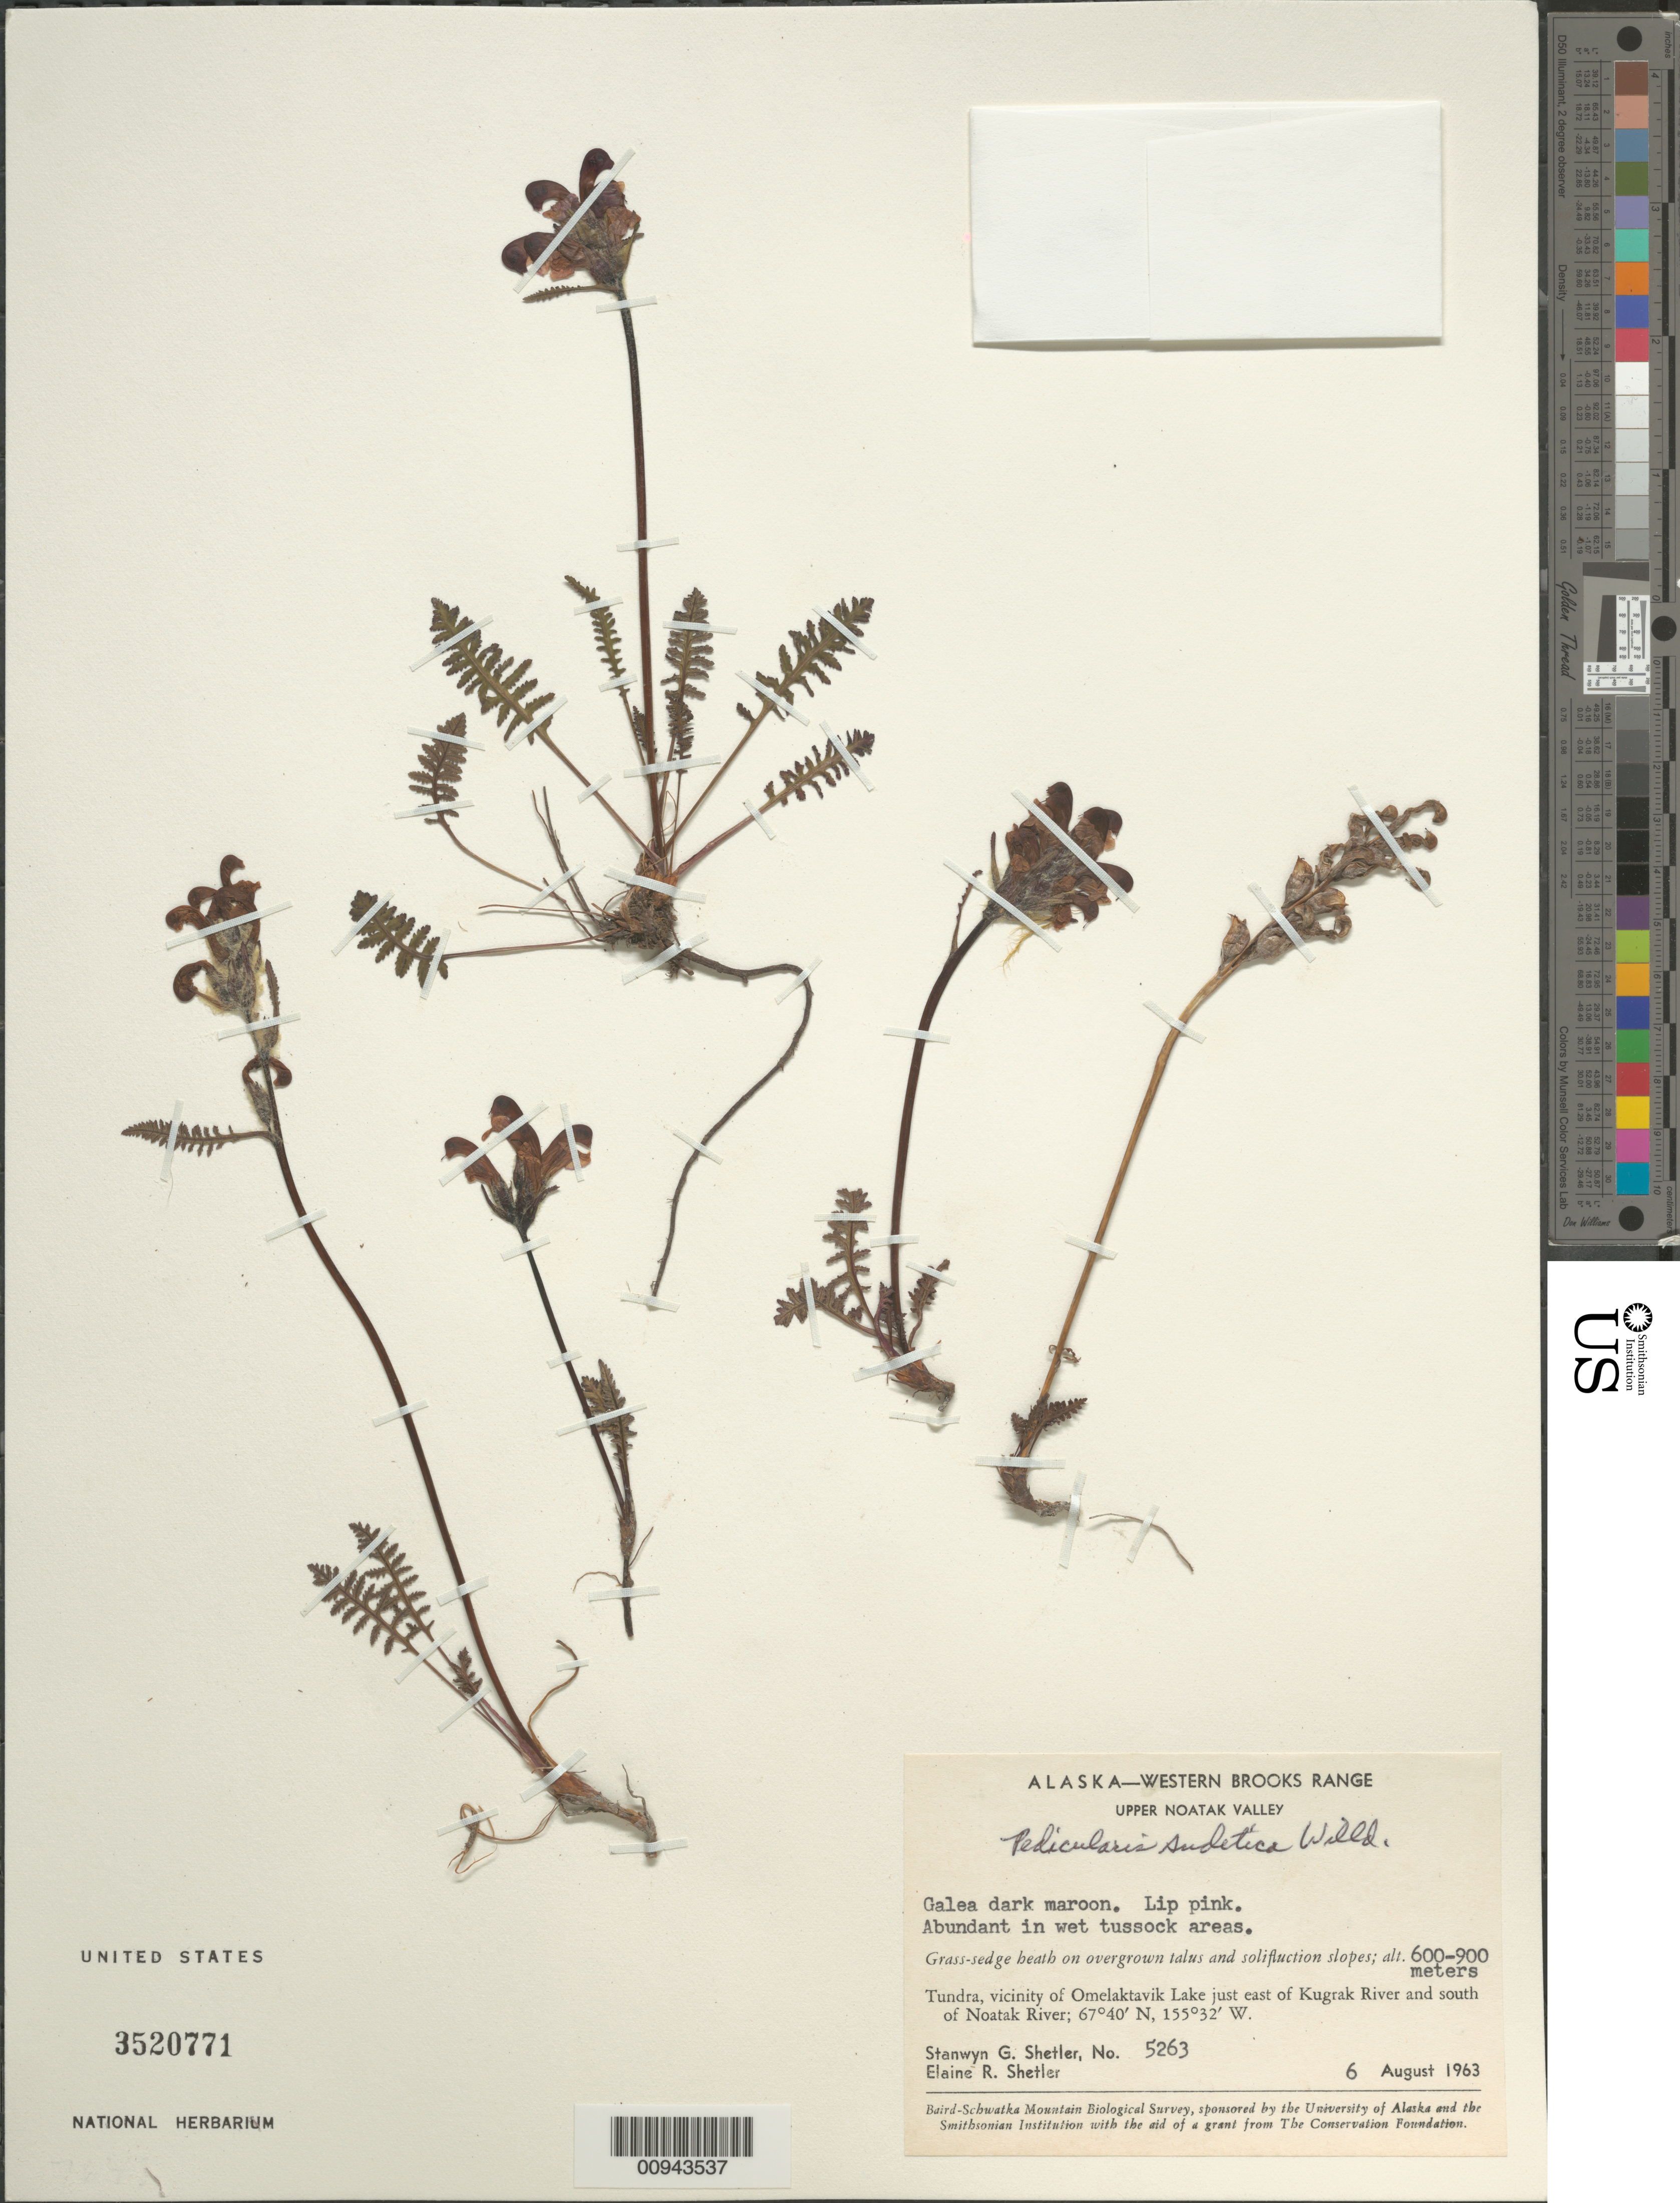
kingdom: Plantae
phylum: Tracheophyta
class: Magnoliopsida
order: Lamiales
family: Orobanchaceae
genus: Pedicularis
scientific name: Pedicularis sudetica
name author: Willd.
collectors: S. Shetler & E. R. Shetler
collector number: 5263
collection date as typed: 06 Aug 1963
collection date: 1963-08-06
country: United States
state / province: Alaska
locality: Vicinity of Omelaktavik Lake just east of Kugrak River and south of Noatak River. Western Brooks Range, Upper Noatak Valley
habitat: Tundra. Grass-sedge heath on overgrown talus and solifluction slopes. In wet tussock areas.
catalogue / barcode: US 3520771